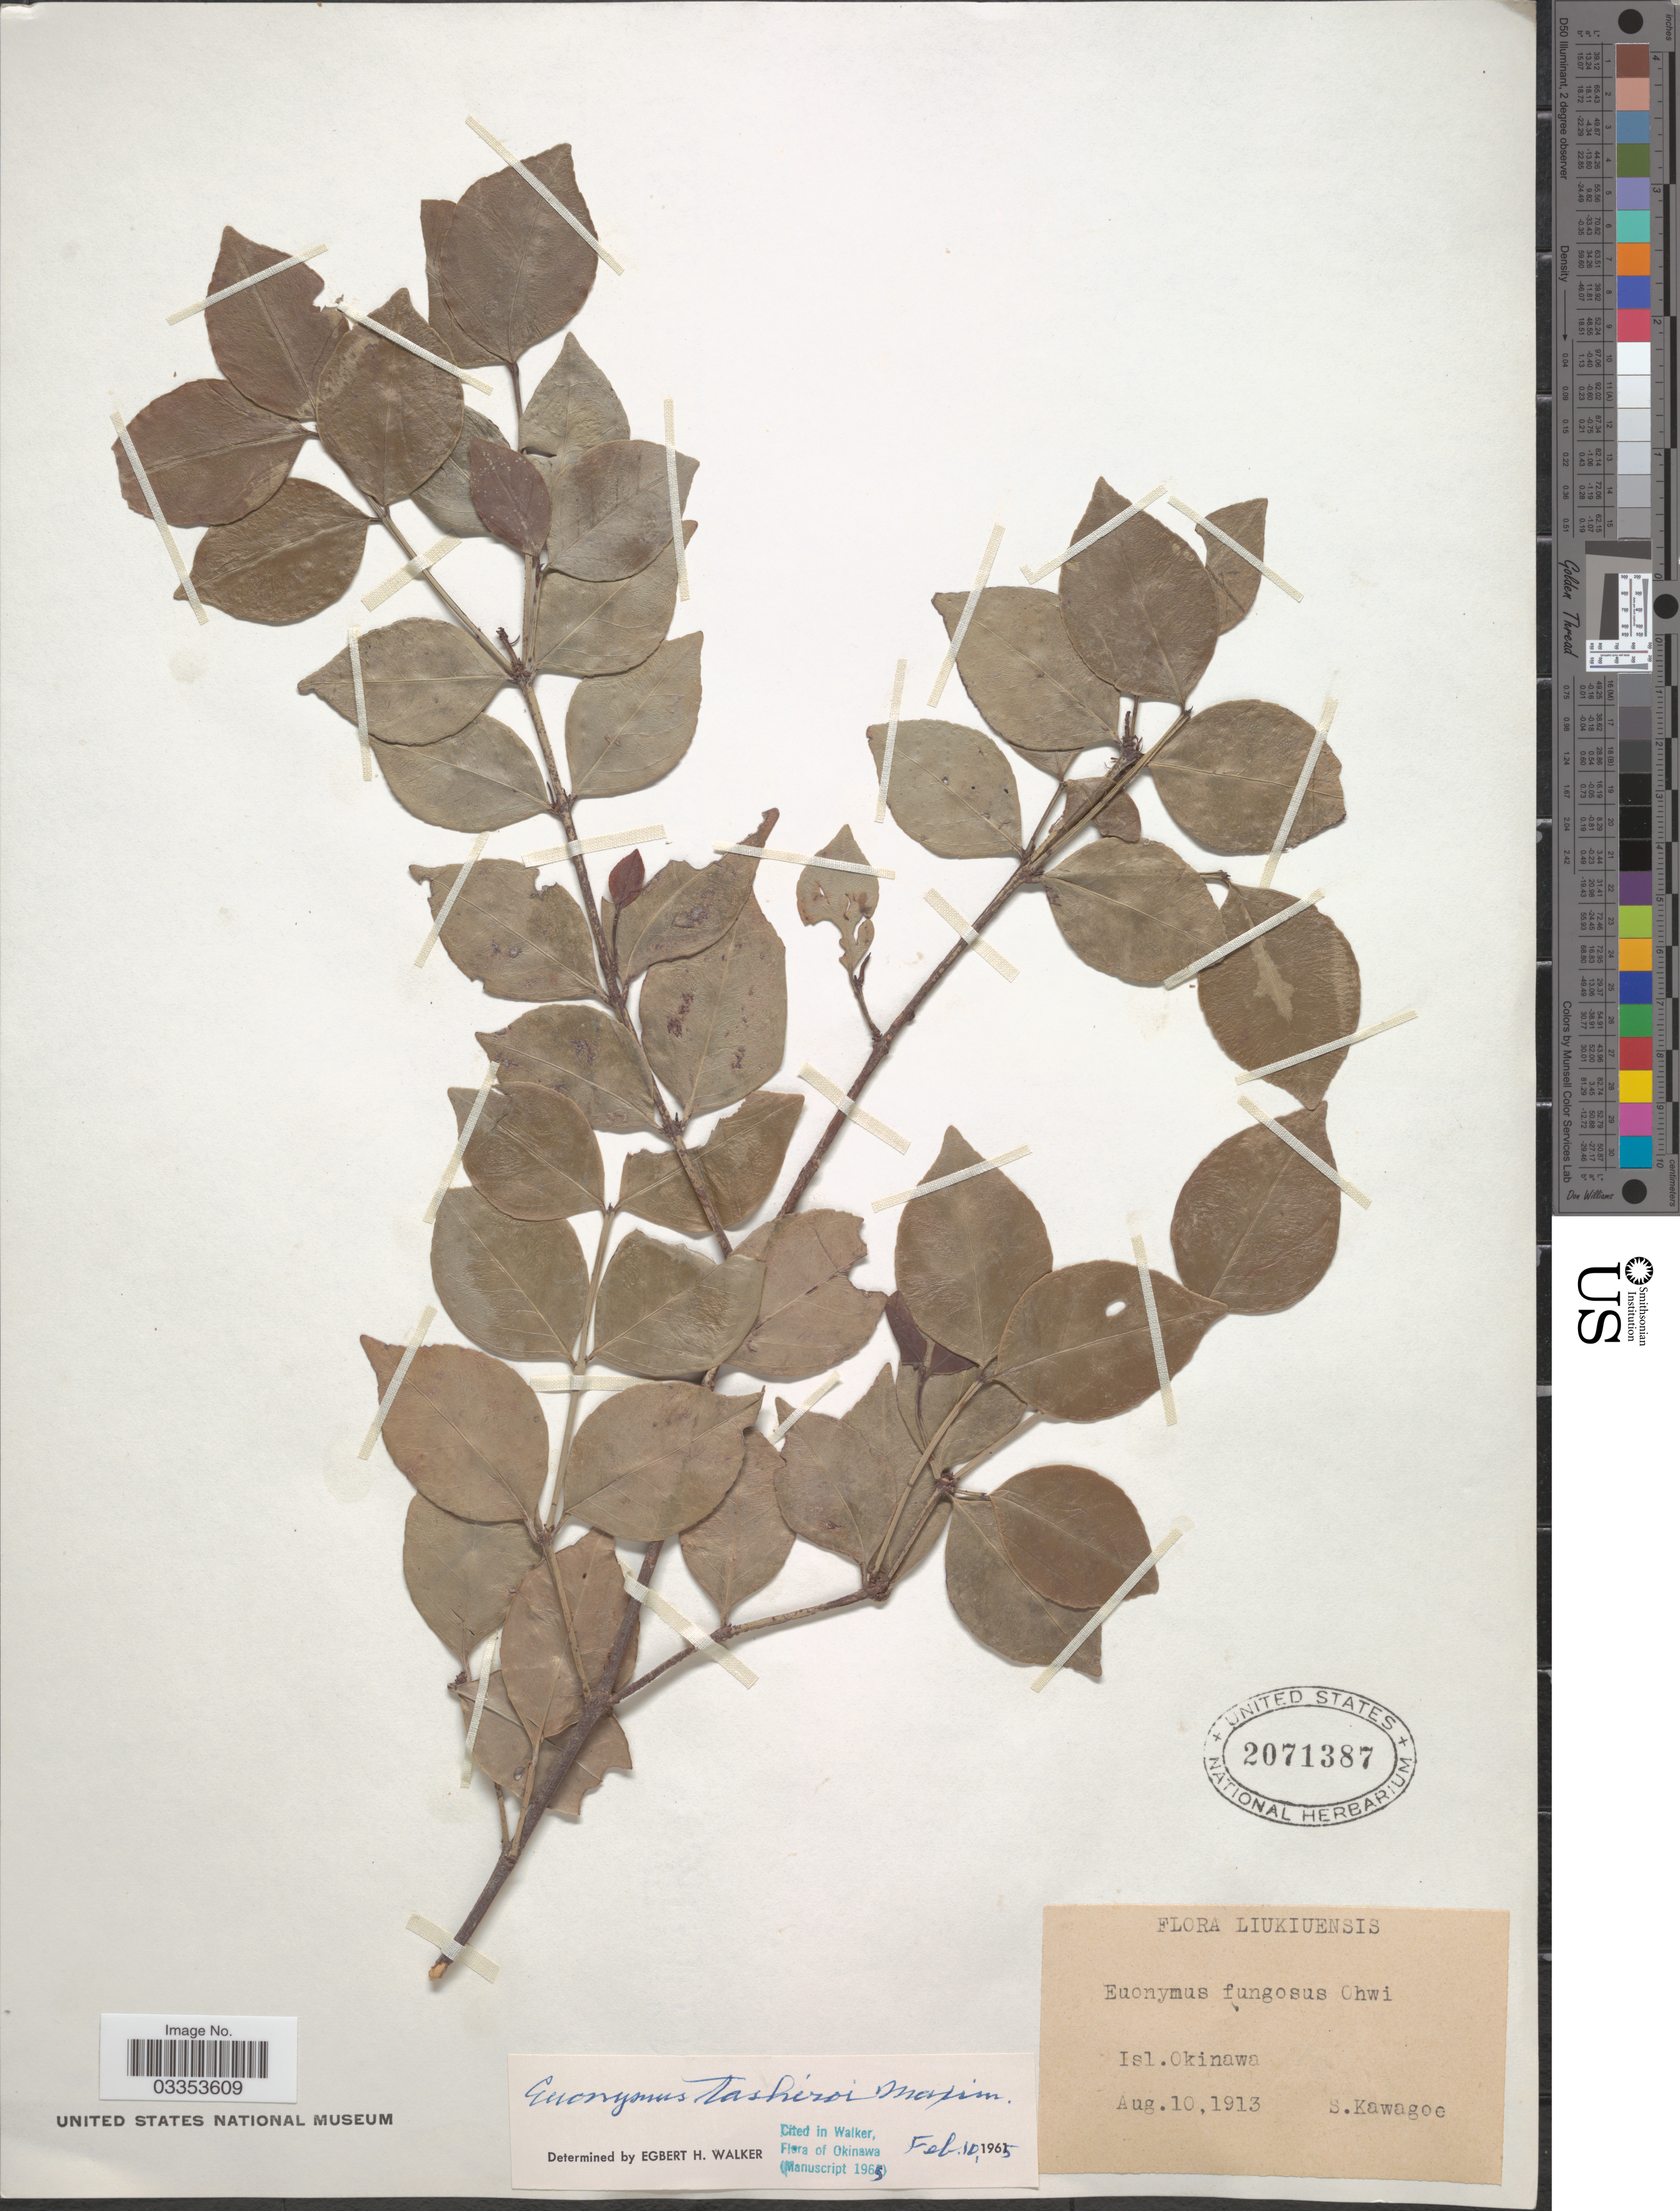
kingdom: Plantae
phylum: Tracheophyta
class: Magnoliopsida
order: Celastrales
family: Celastraceae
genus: Euonymus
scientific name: Euonymus tashiroi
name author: Maxim.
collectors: S. Kawagoe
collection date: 1913-08-10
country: Japan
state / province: Okinawa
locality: Liukiuensis. Isl. Okinawa.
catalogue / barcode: US 2071387